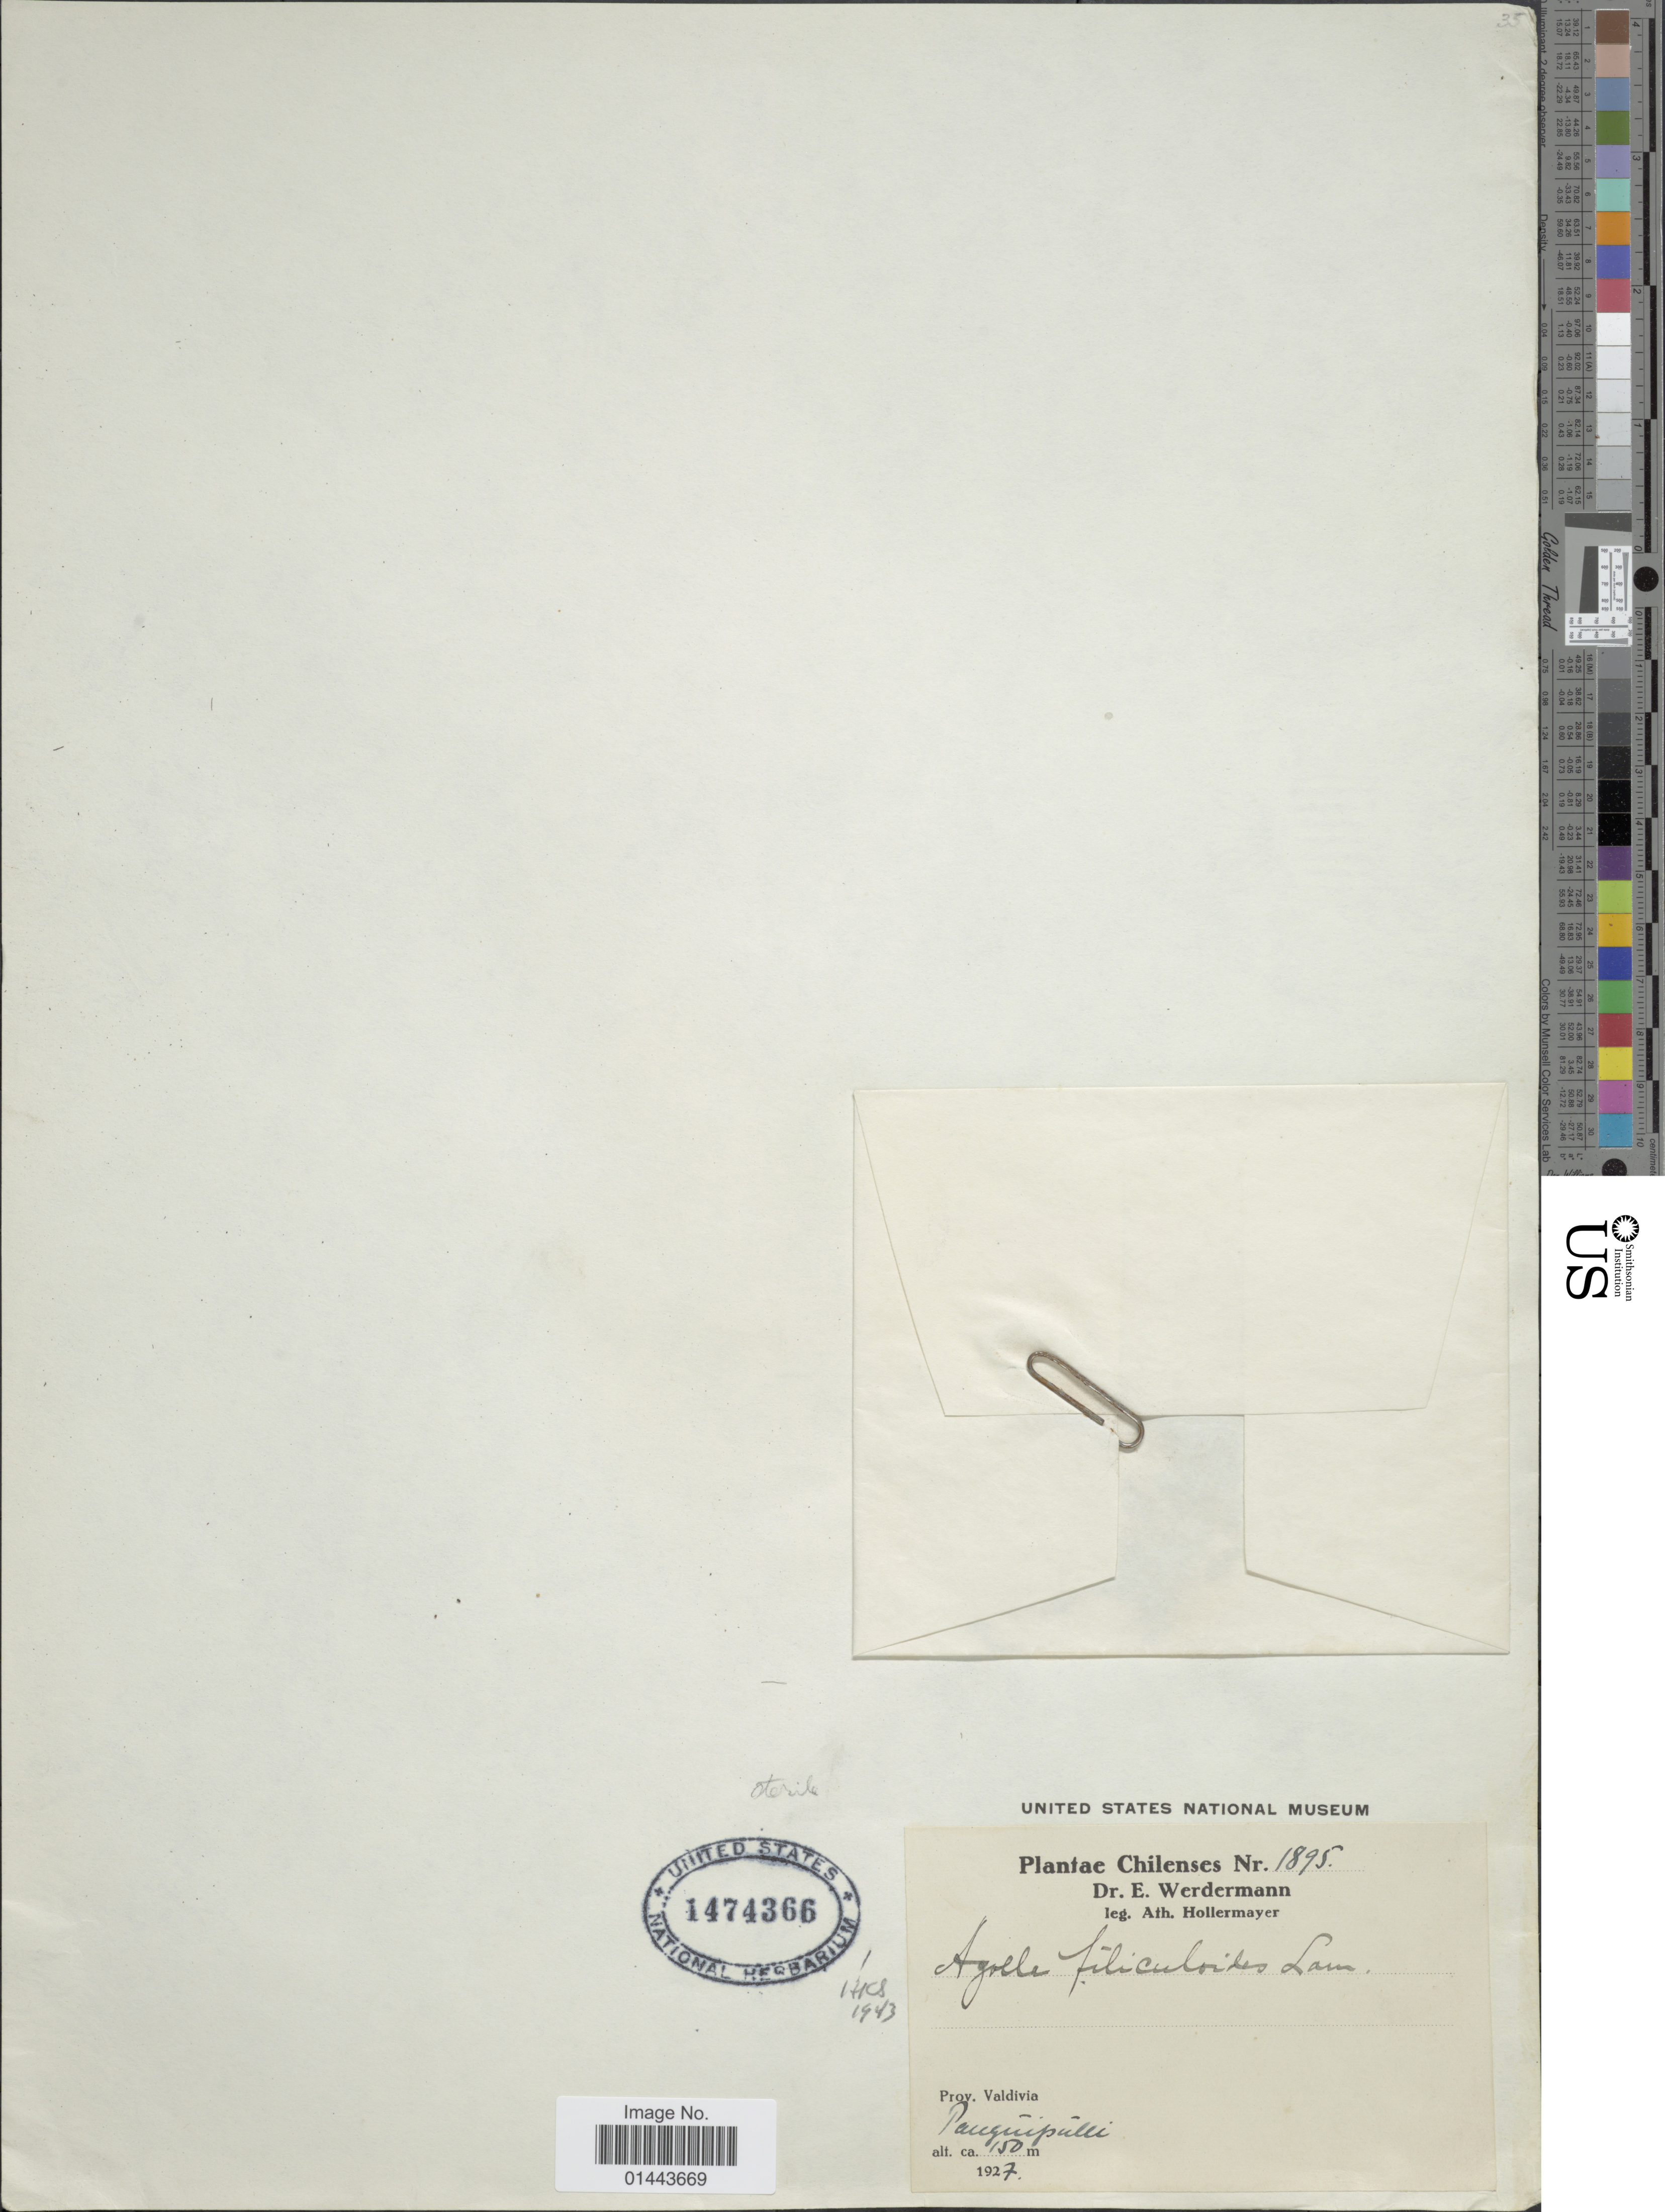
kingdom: Plantae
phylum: Tracheophyta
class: Polypodiopsida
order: Salviniales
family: Salviniaceae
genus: Azolla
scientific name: Azolla filiculoides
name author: Lam.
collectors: A. Hollermayer & E. Wedermann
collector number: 1895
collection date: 1927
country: Chile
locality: Valdivia. Panguipulli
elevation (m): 150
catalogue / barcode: US 1474366